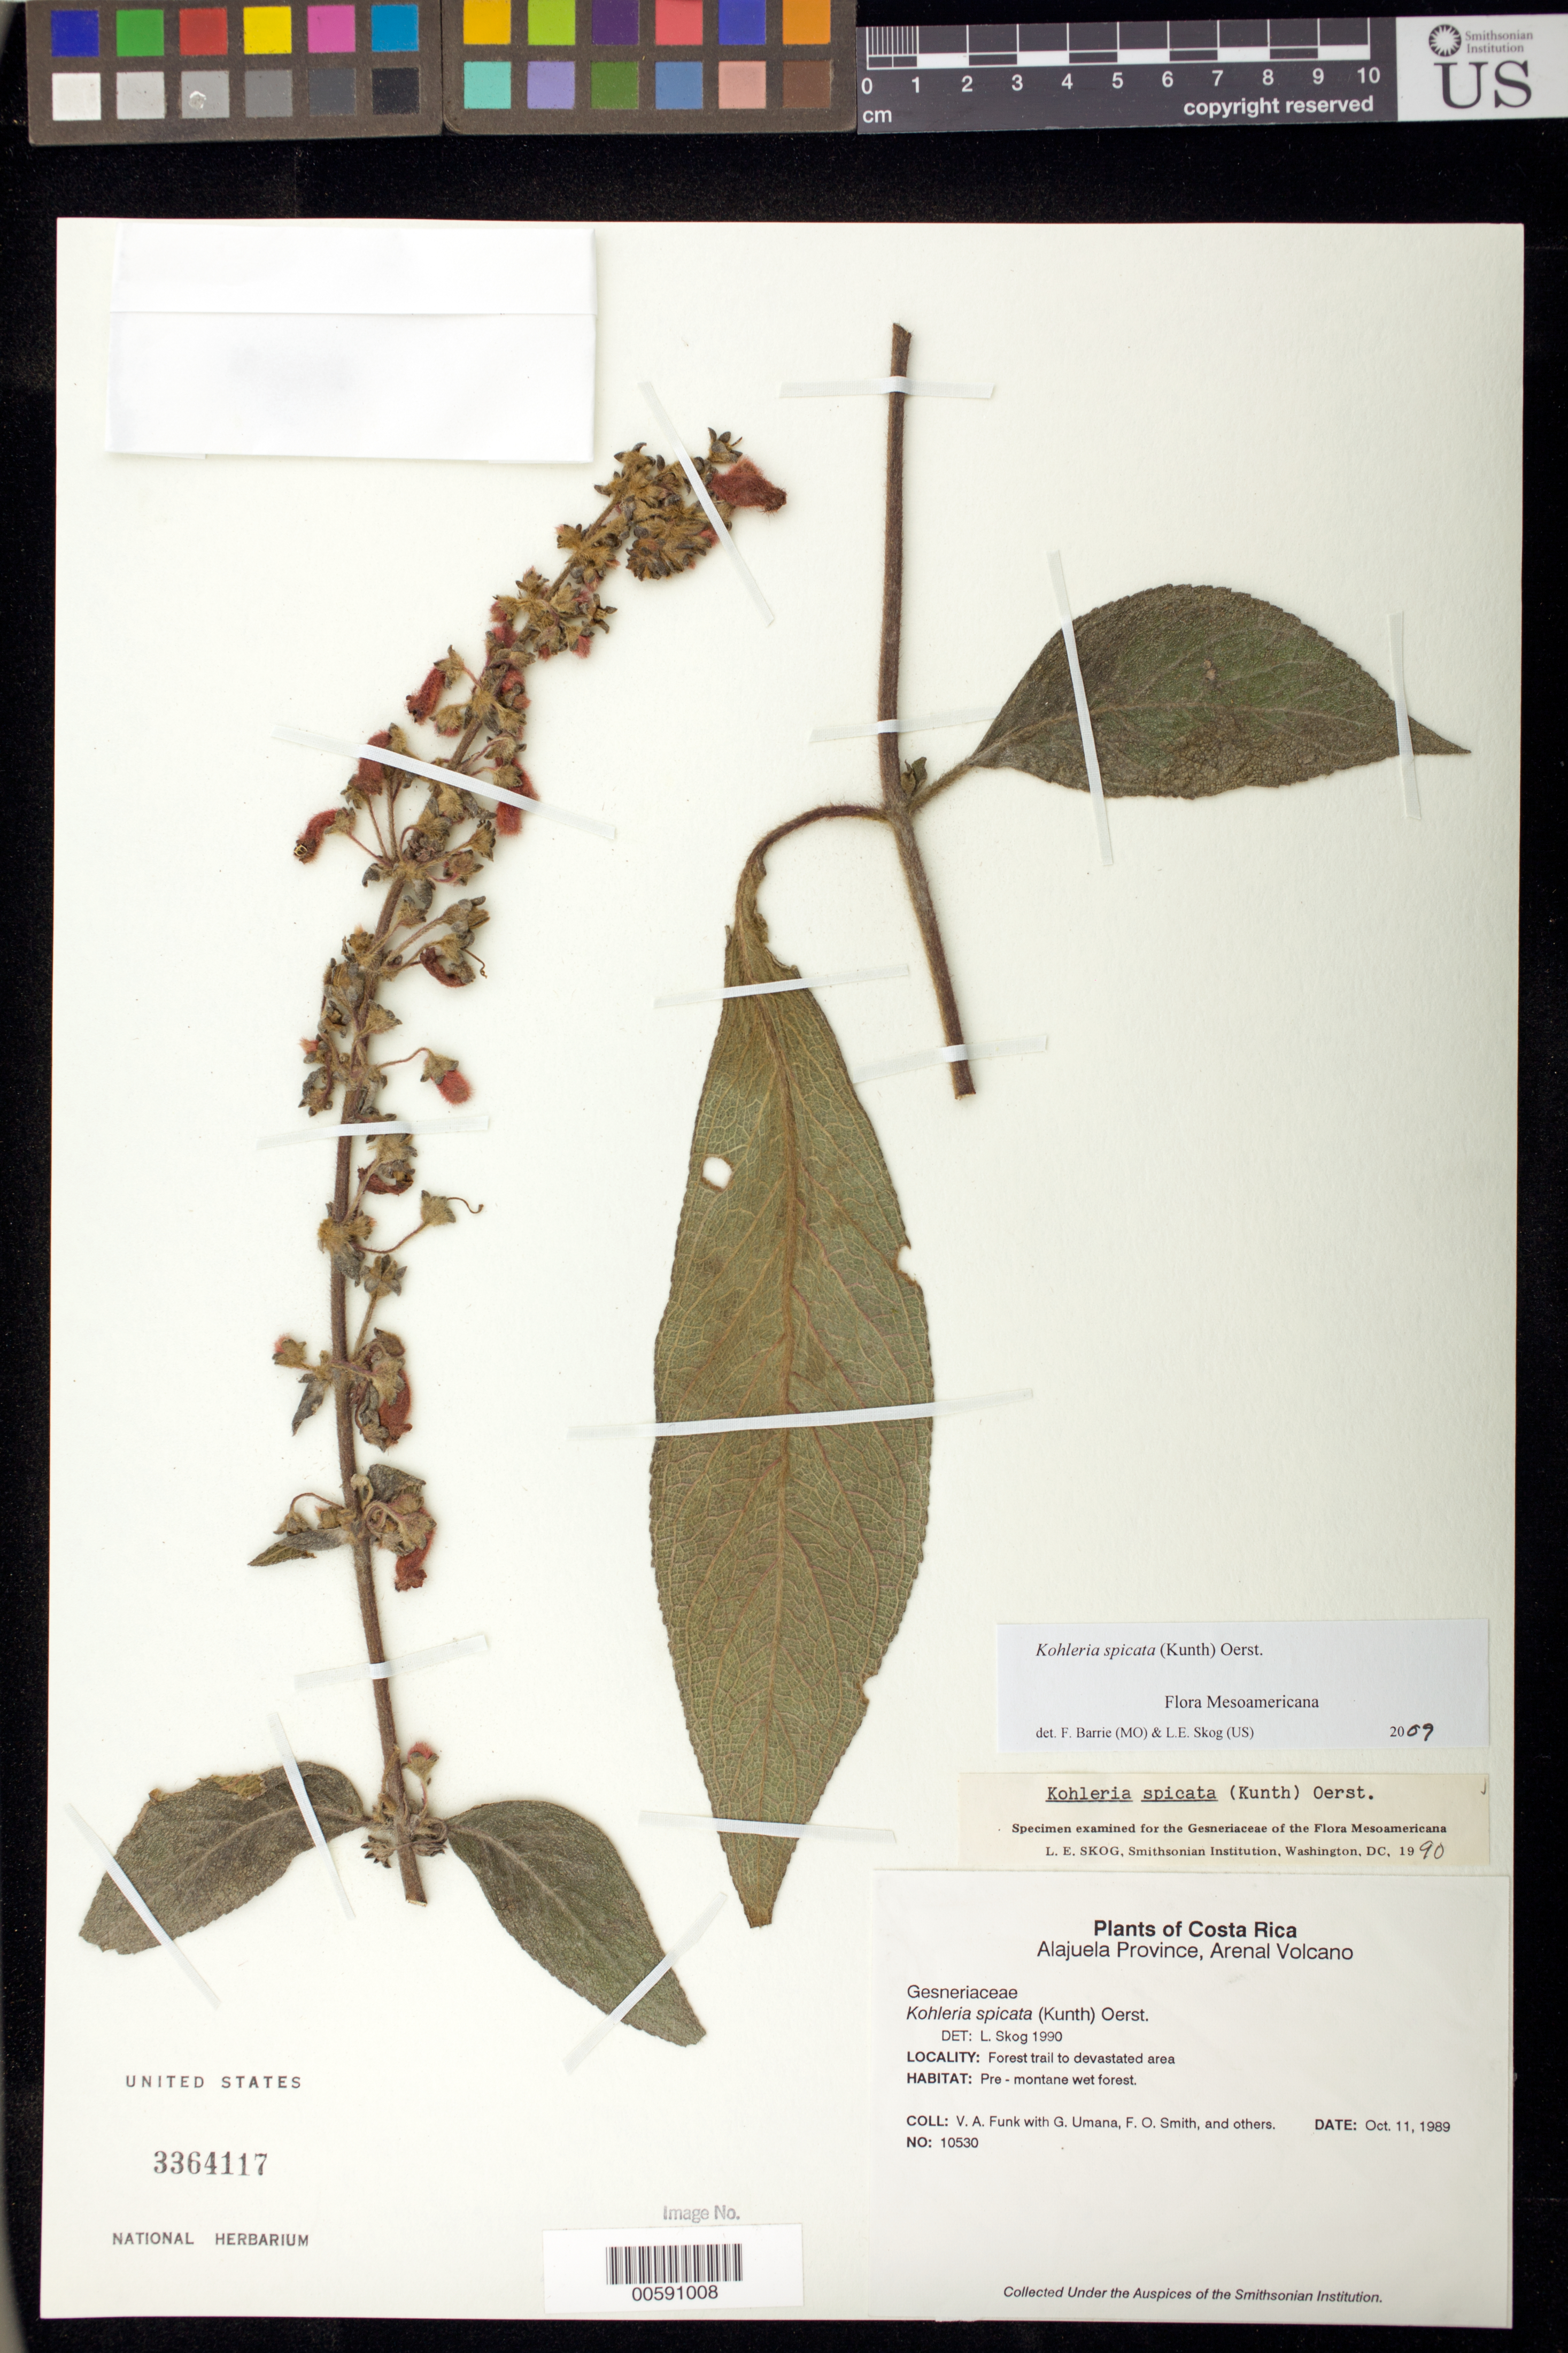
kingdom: Plantae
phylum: Tracheophyta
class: Magnoliopsida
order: Lamiales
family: Gesneriaceae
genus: Kohleria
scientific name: Kohleria spicata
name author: (Kunth) Oerst.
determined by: Skog, Laurence E.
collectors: V. Funk, G. Umana, F. Smith & et al.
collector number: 10530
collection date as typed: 11 Oct 1989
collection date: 1989-10-11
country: Costa Rica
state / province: Alajuela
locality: Arenal Volcano; forest trail to devastated area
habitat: pre-montane wet forest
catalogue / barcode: US 3364117